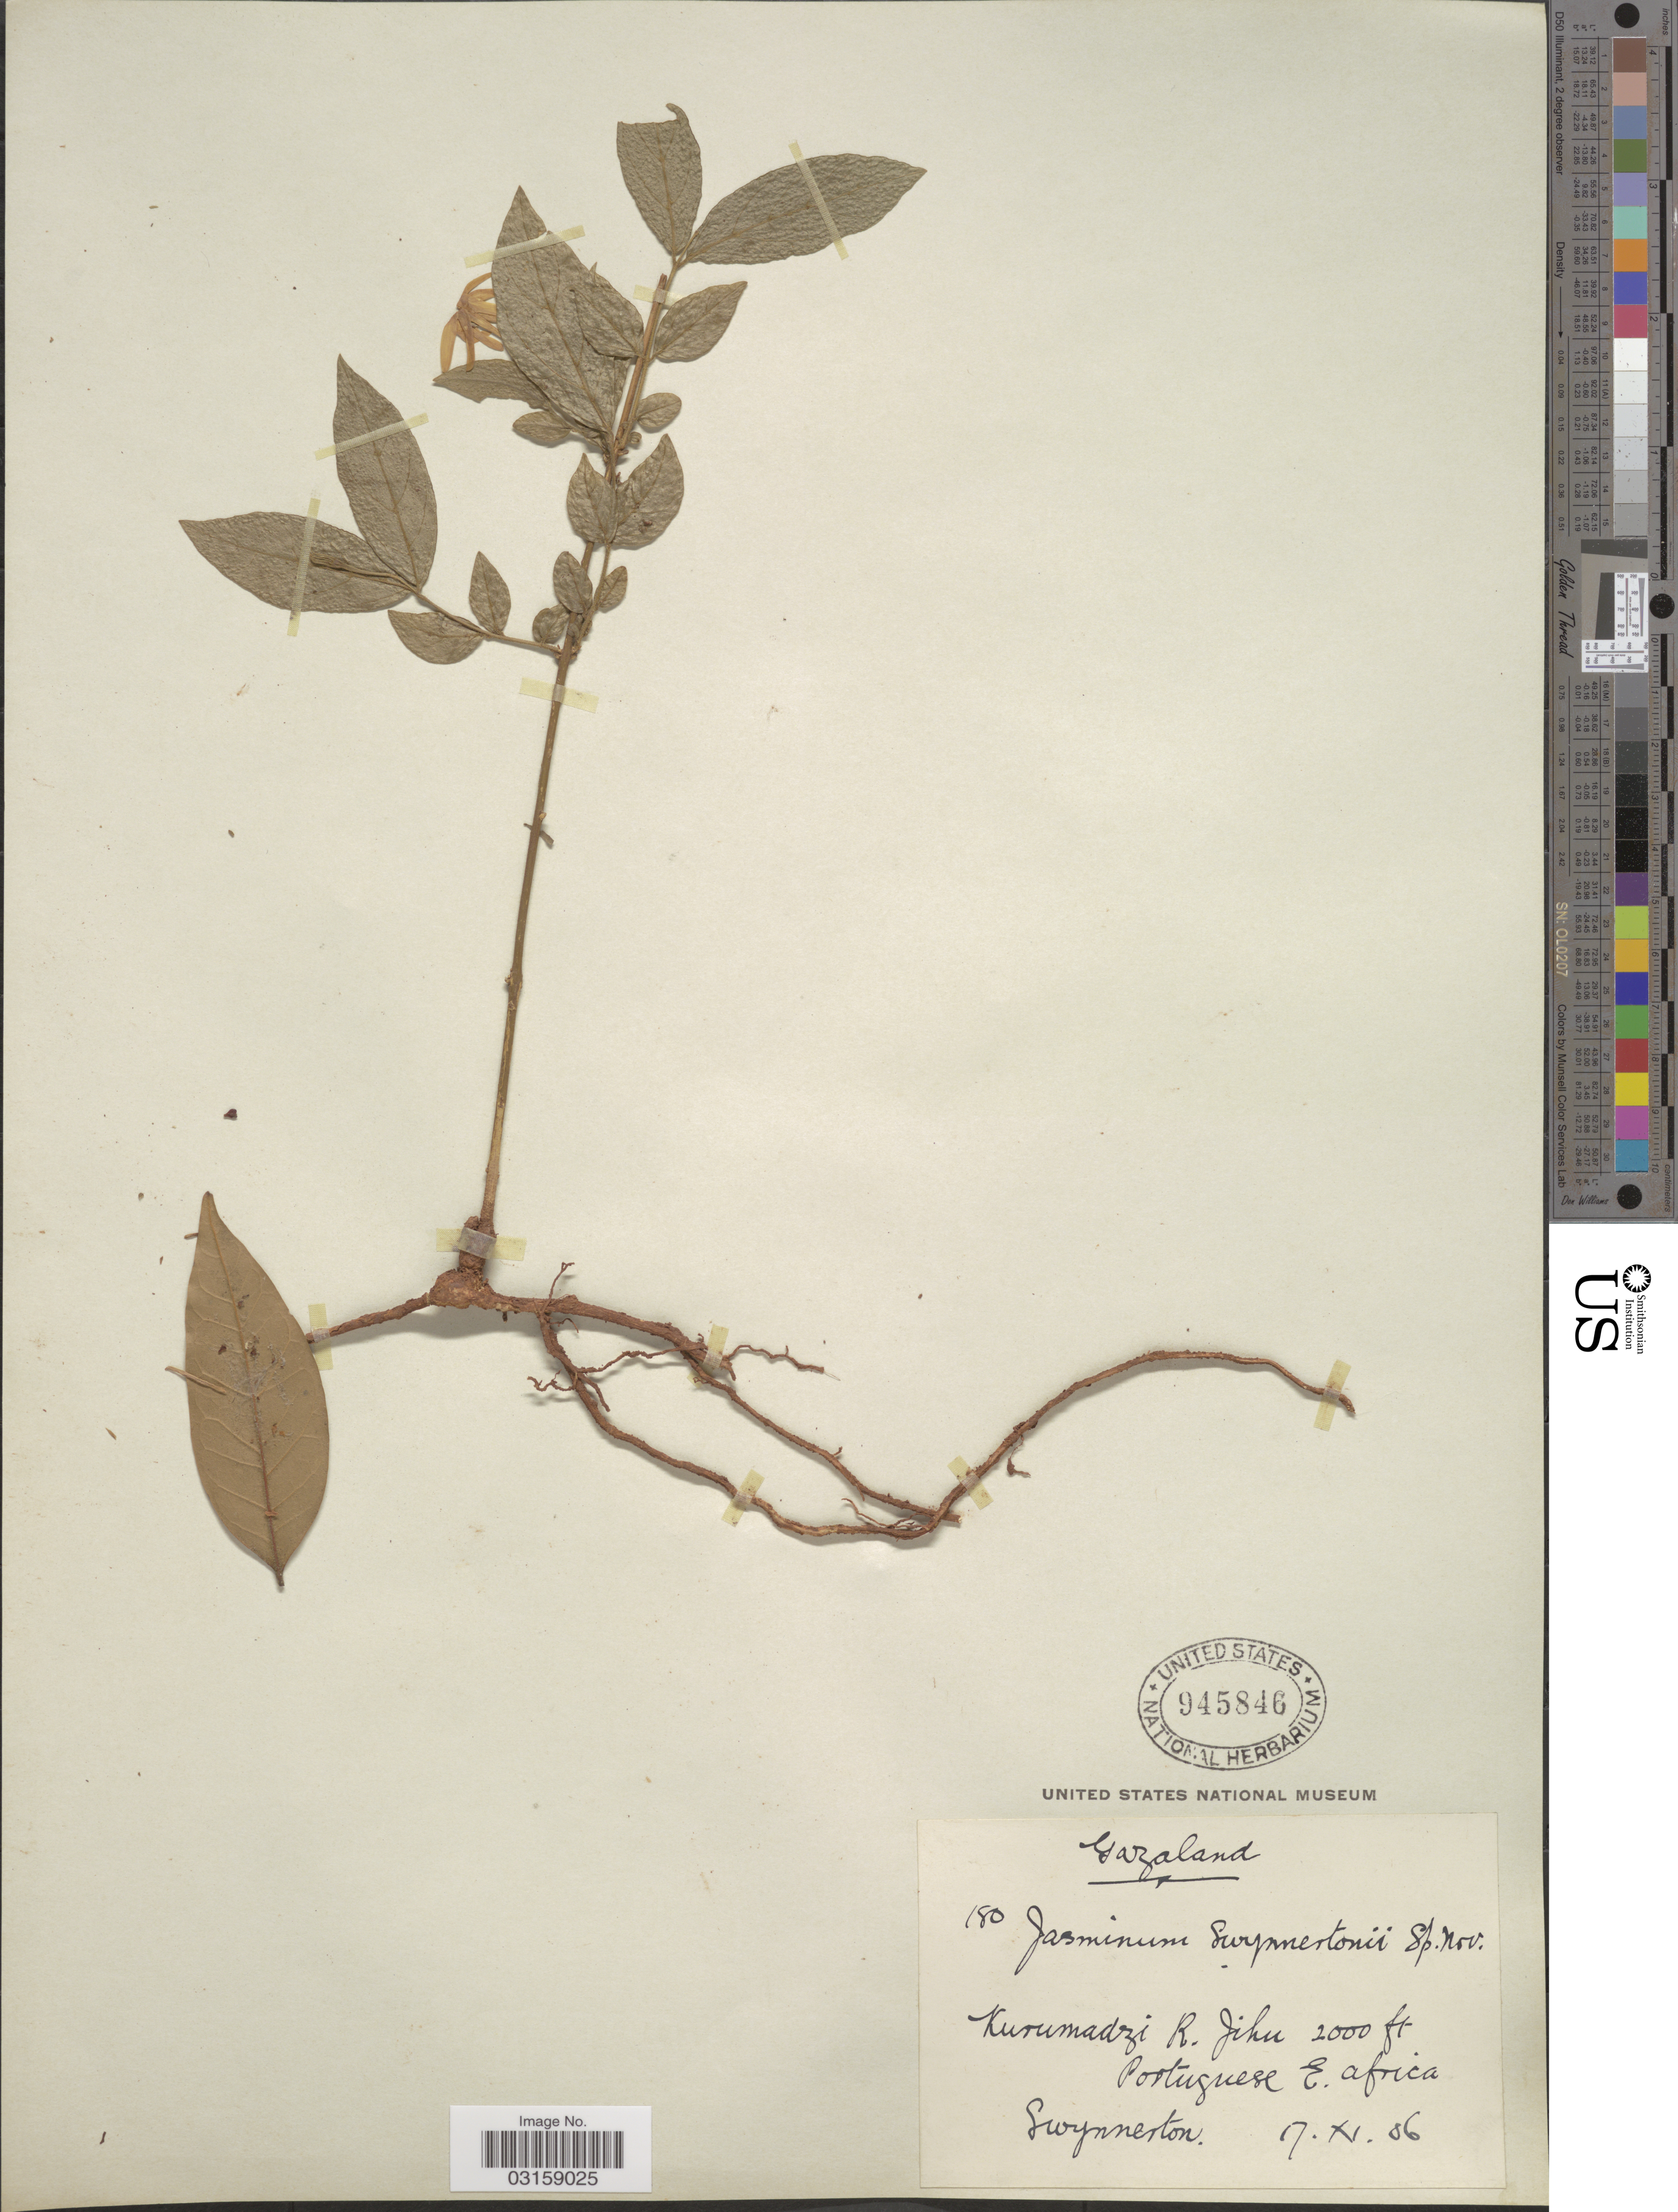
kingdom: Plantae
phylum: Tracheophyta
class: Magnoliopsida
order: Lamiales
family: Oleaceae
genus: Jasminum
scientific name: Jasminum sp.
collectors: C. Swynnerton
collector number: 180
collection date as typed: Transcribed d/m/y: 17/11/6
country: Mozambique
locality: Gazaland. Kurumadzi R. Jiku. Portuguese E. Africa.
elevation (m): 610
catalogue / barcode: US 945846